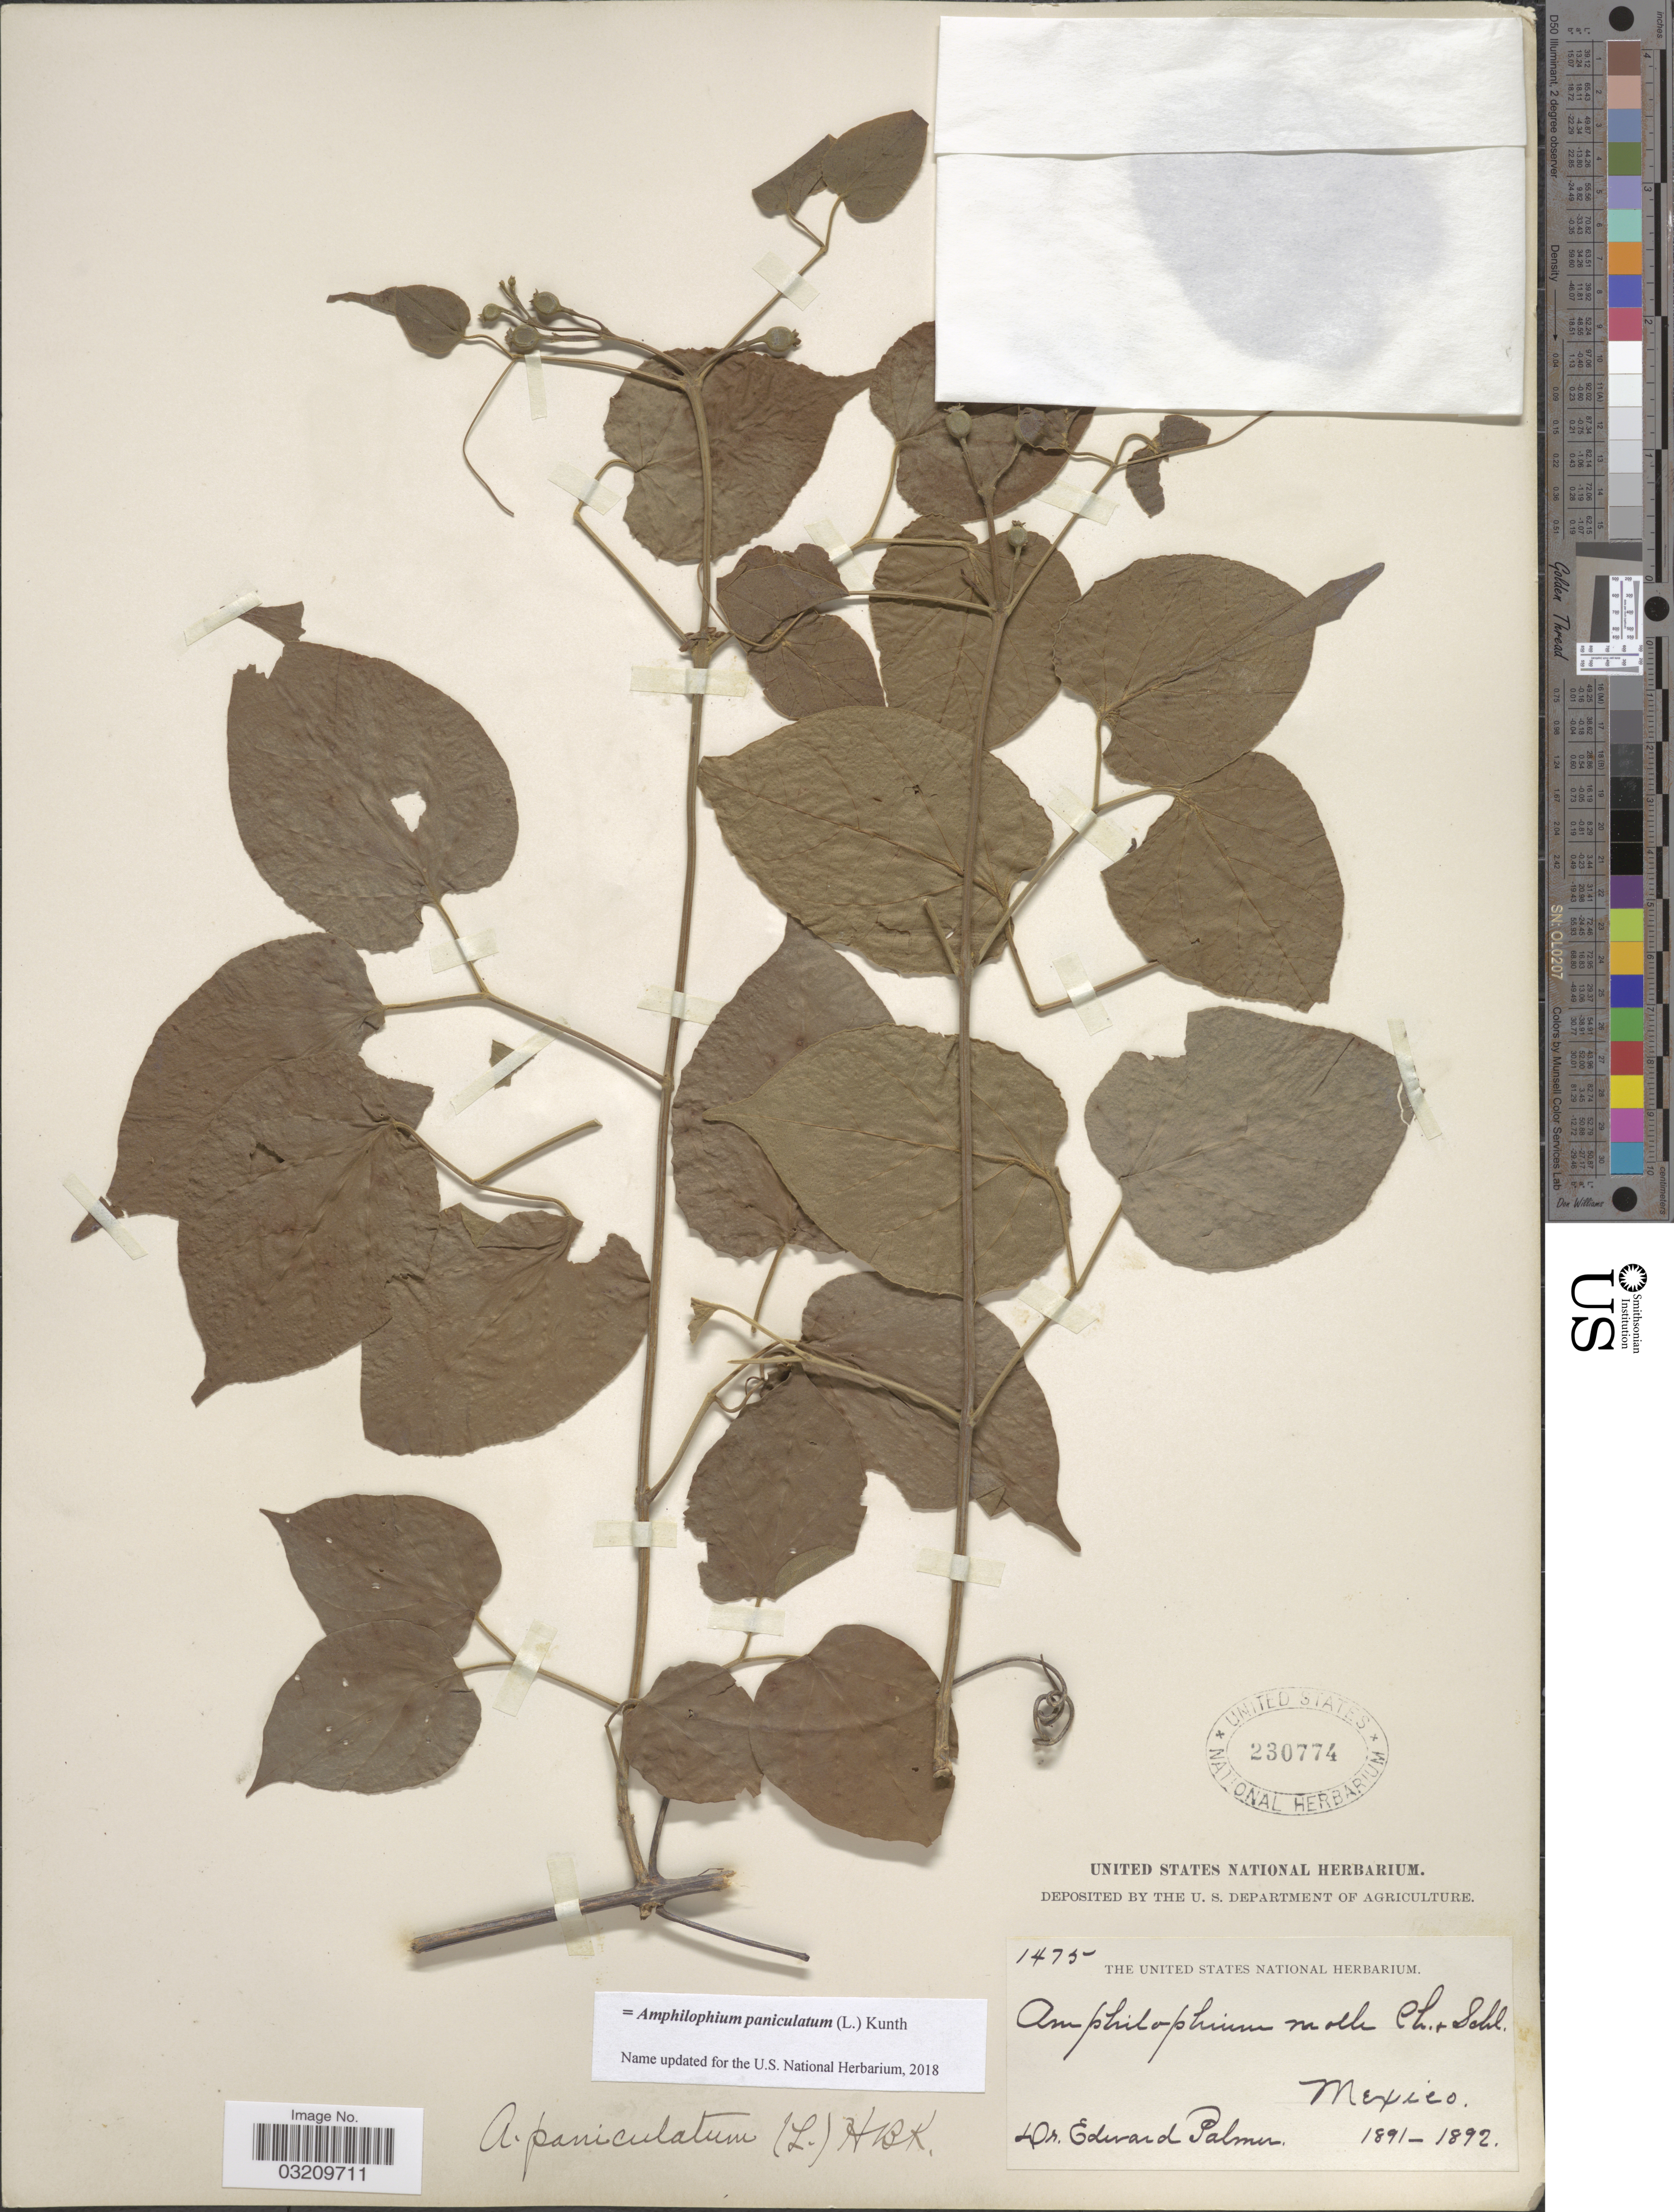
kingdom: Plantae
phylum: Tracheophyta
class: Magnoliopsida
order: Lamiales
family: Bignoniaceae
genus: Amphilophium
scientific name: Amphilophium paniculatum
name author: (L.) Kunth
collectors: E. Palmer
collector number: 1475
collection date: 1891/1892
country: Mexico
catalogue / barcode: US 230774